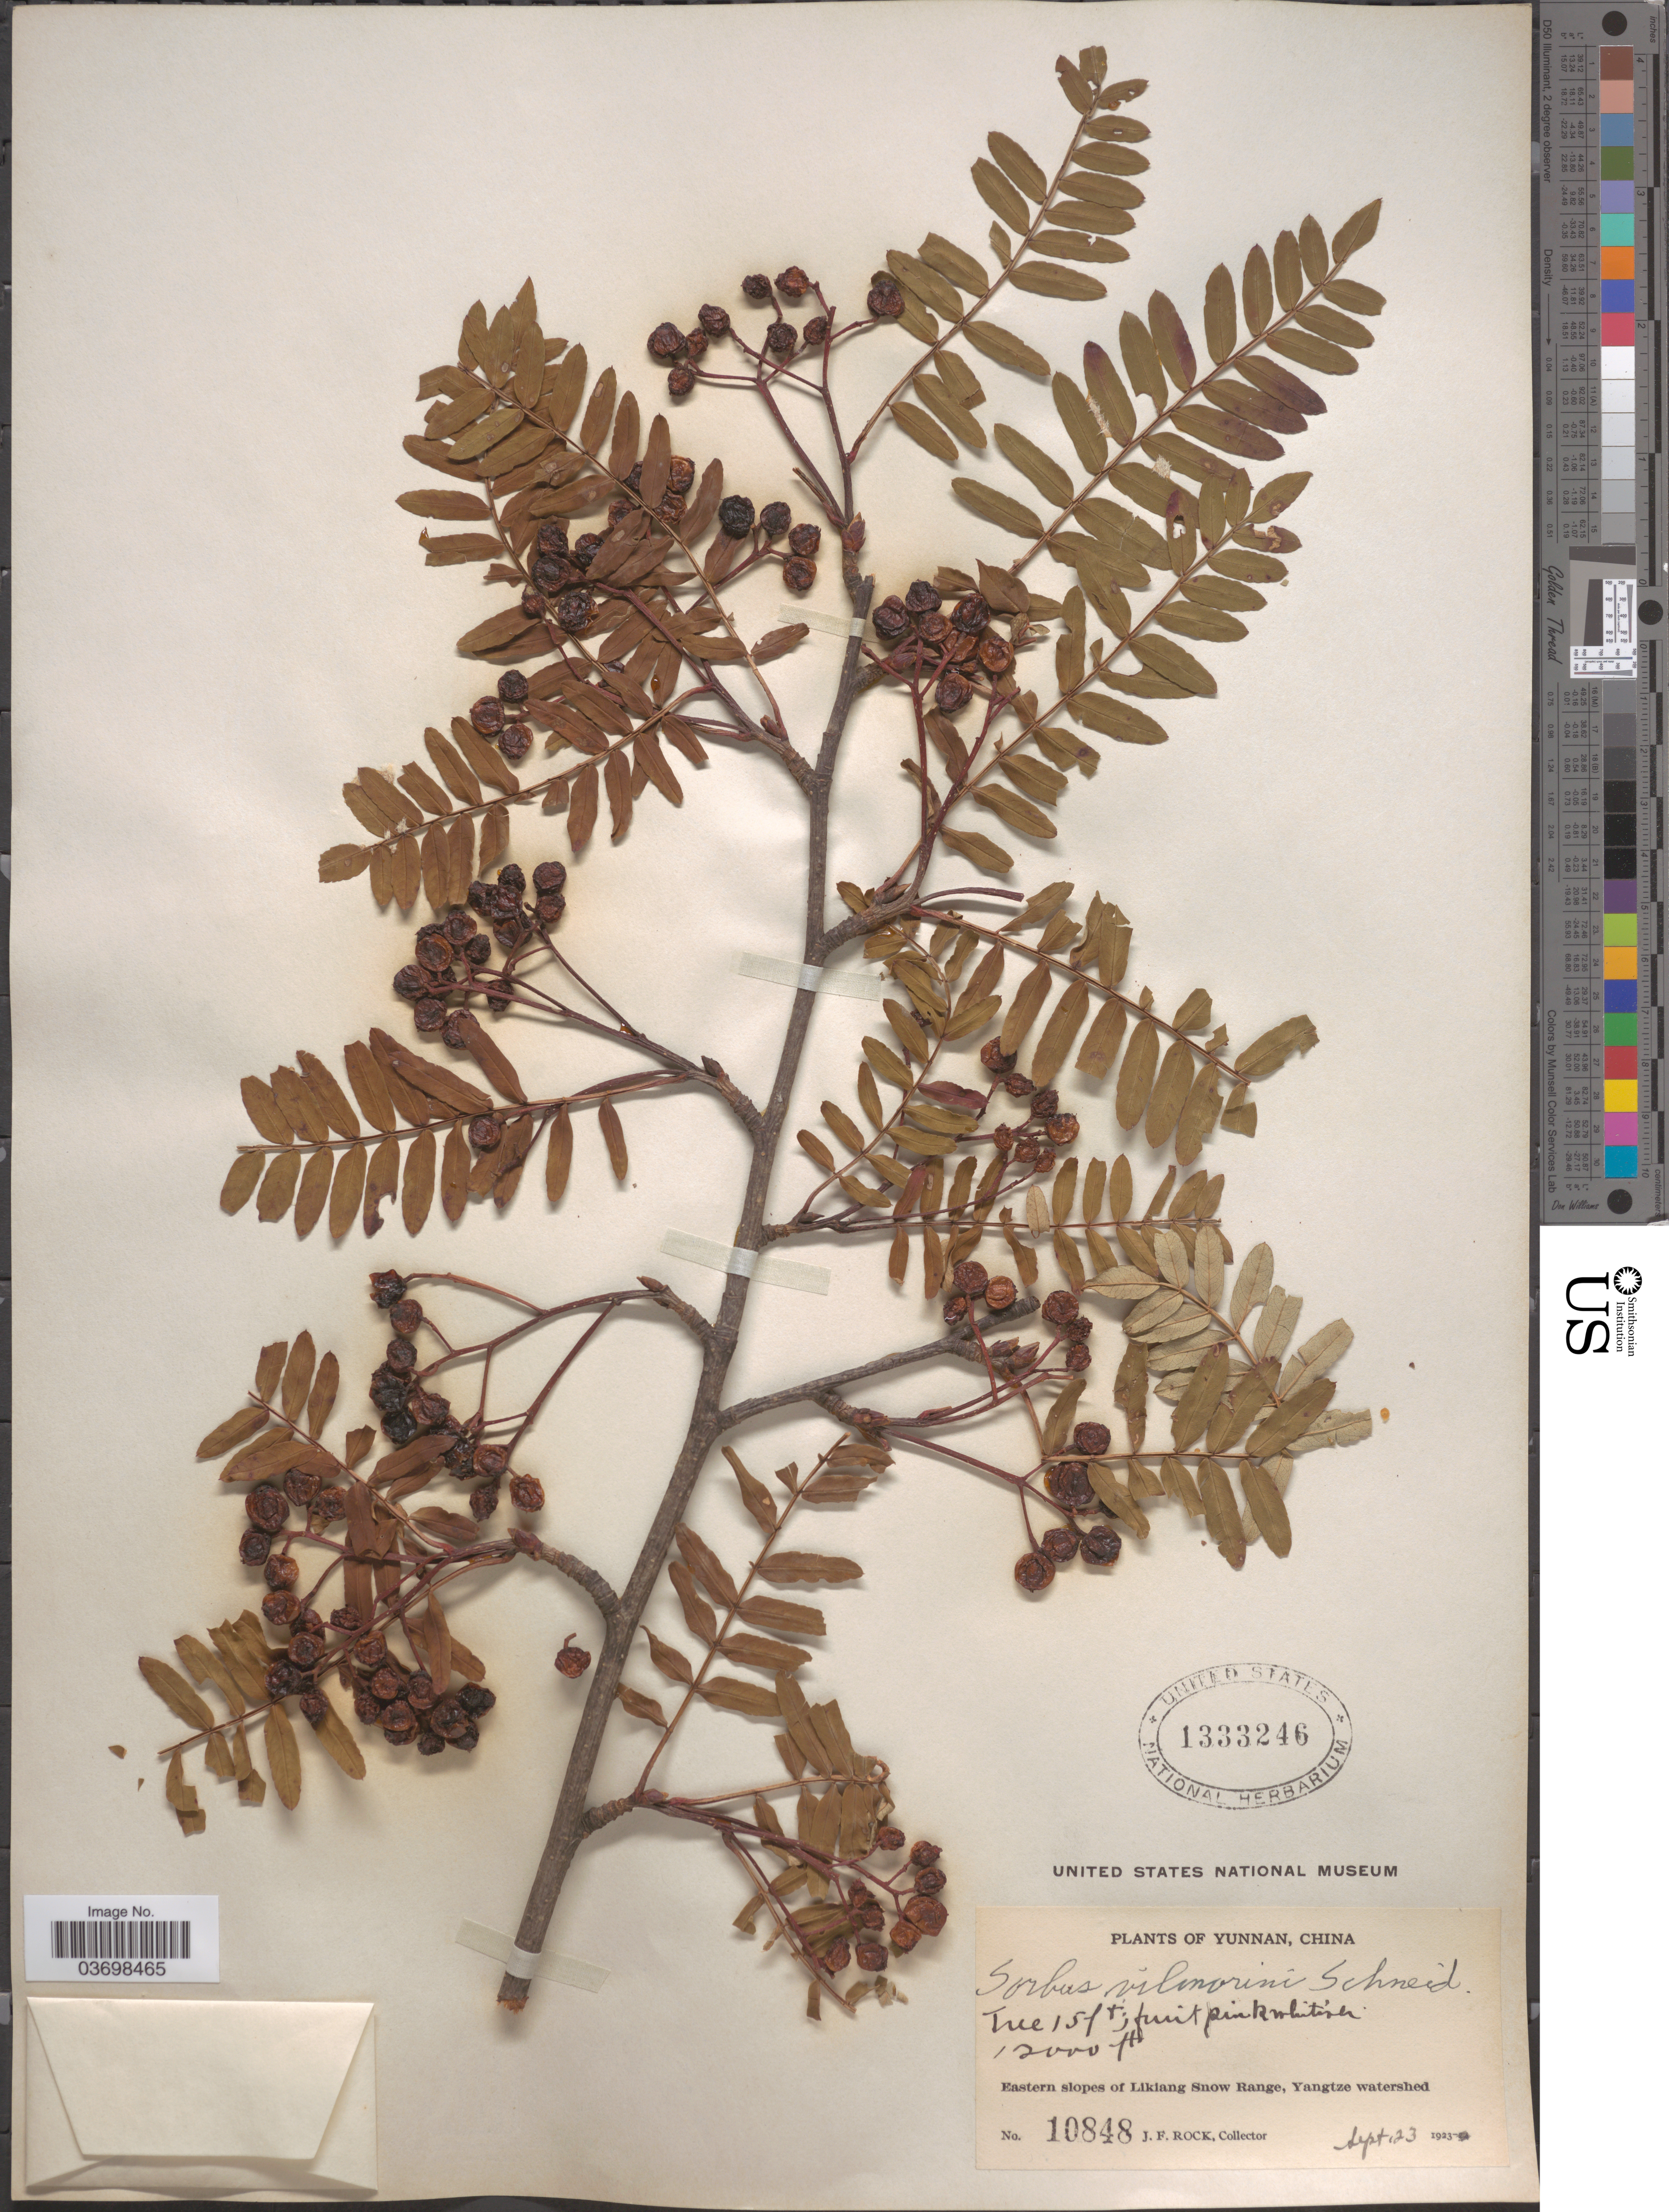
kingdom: Plantae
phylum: Tracheophyta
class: Magnoliopsida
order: Rosales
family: Rosaceae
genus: Sorbus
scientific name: Sorbus vilmorini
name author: C.K. Schneid.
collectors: J. Rock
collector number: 10848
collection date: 1923-09-23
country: China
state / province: Yunnan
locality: Eastern slopes of Likiang Snow Range, Yangtze watershed.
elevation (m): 3658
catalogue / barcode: US 1333246